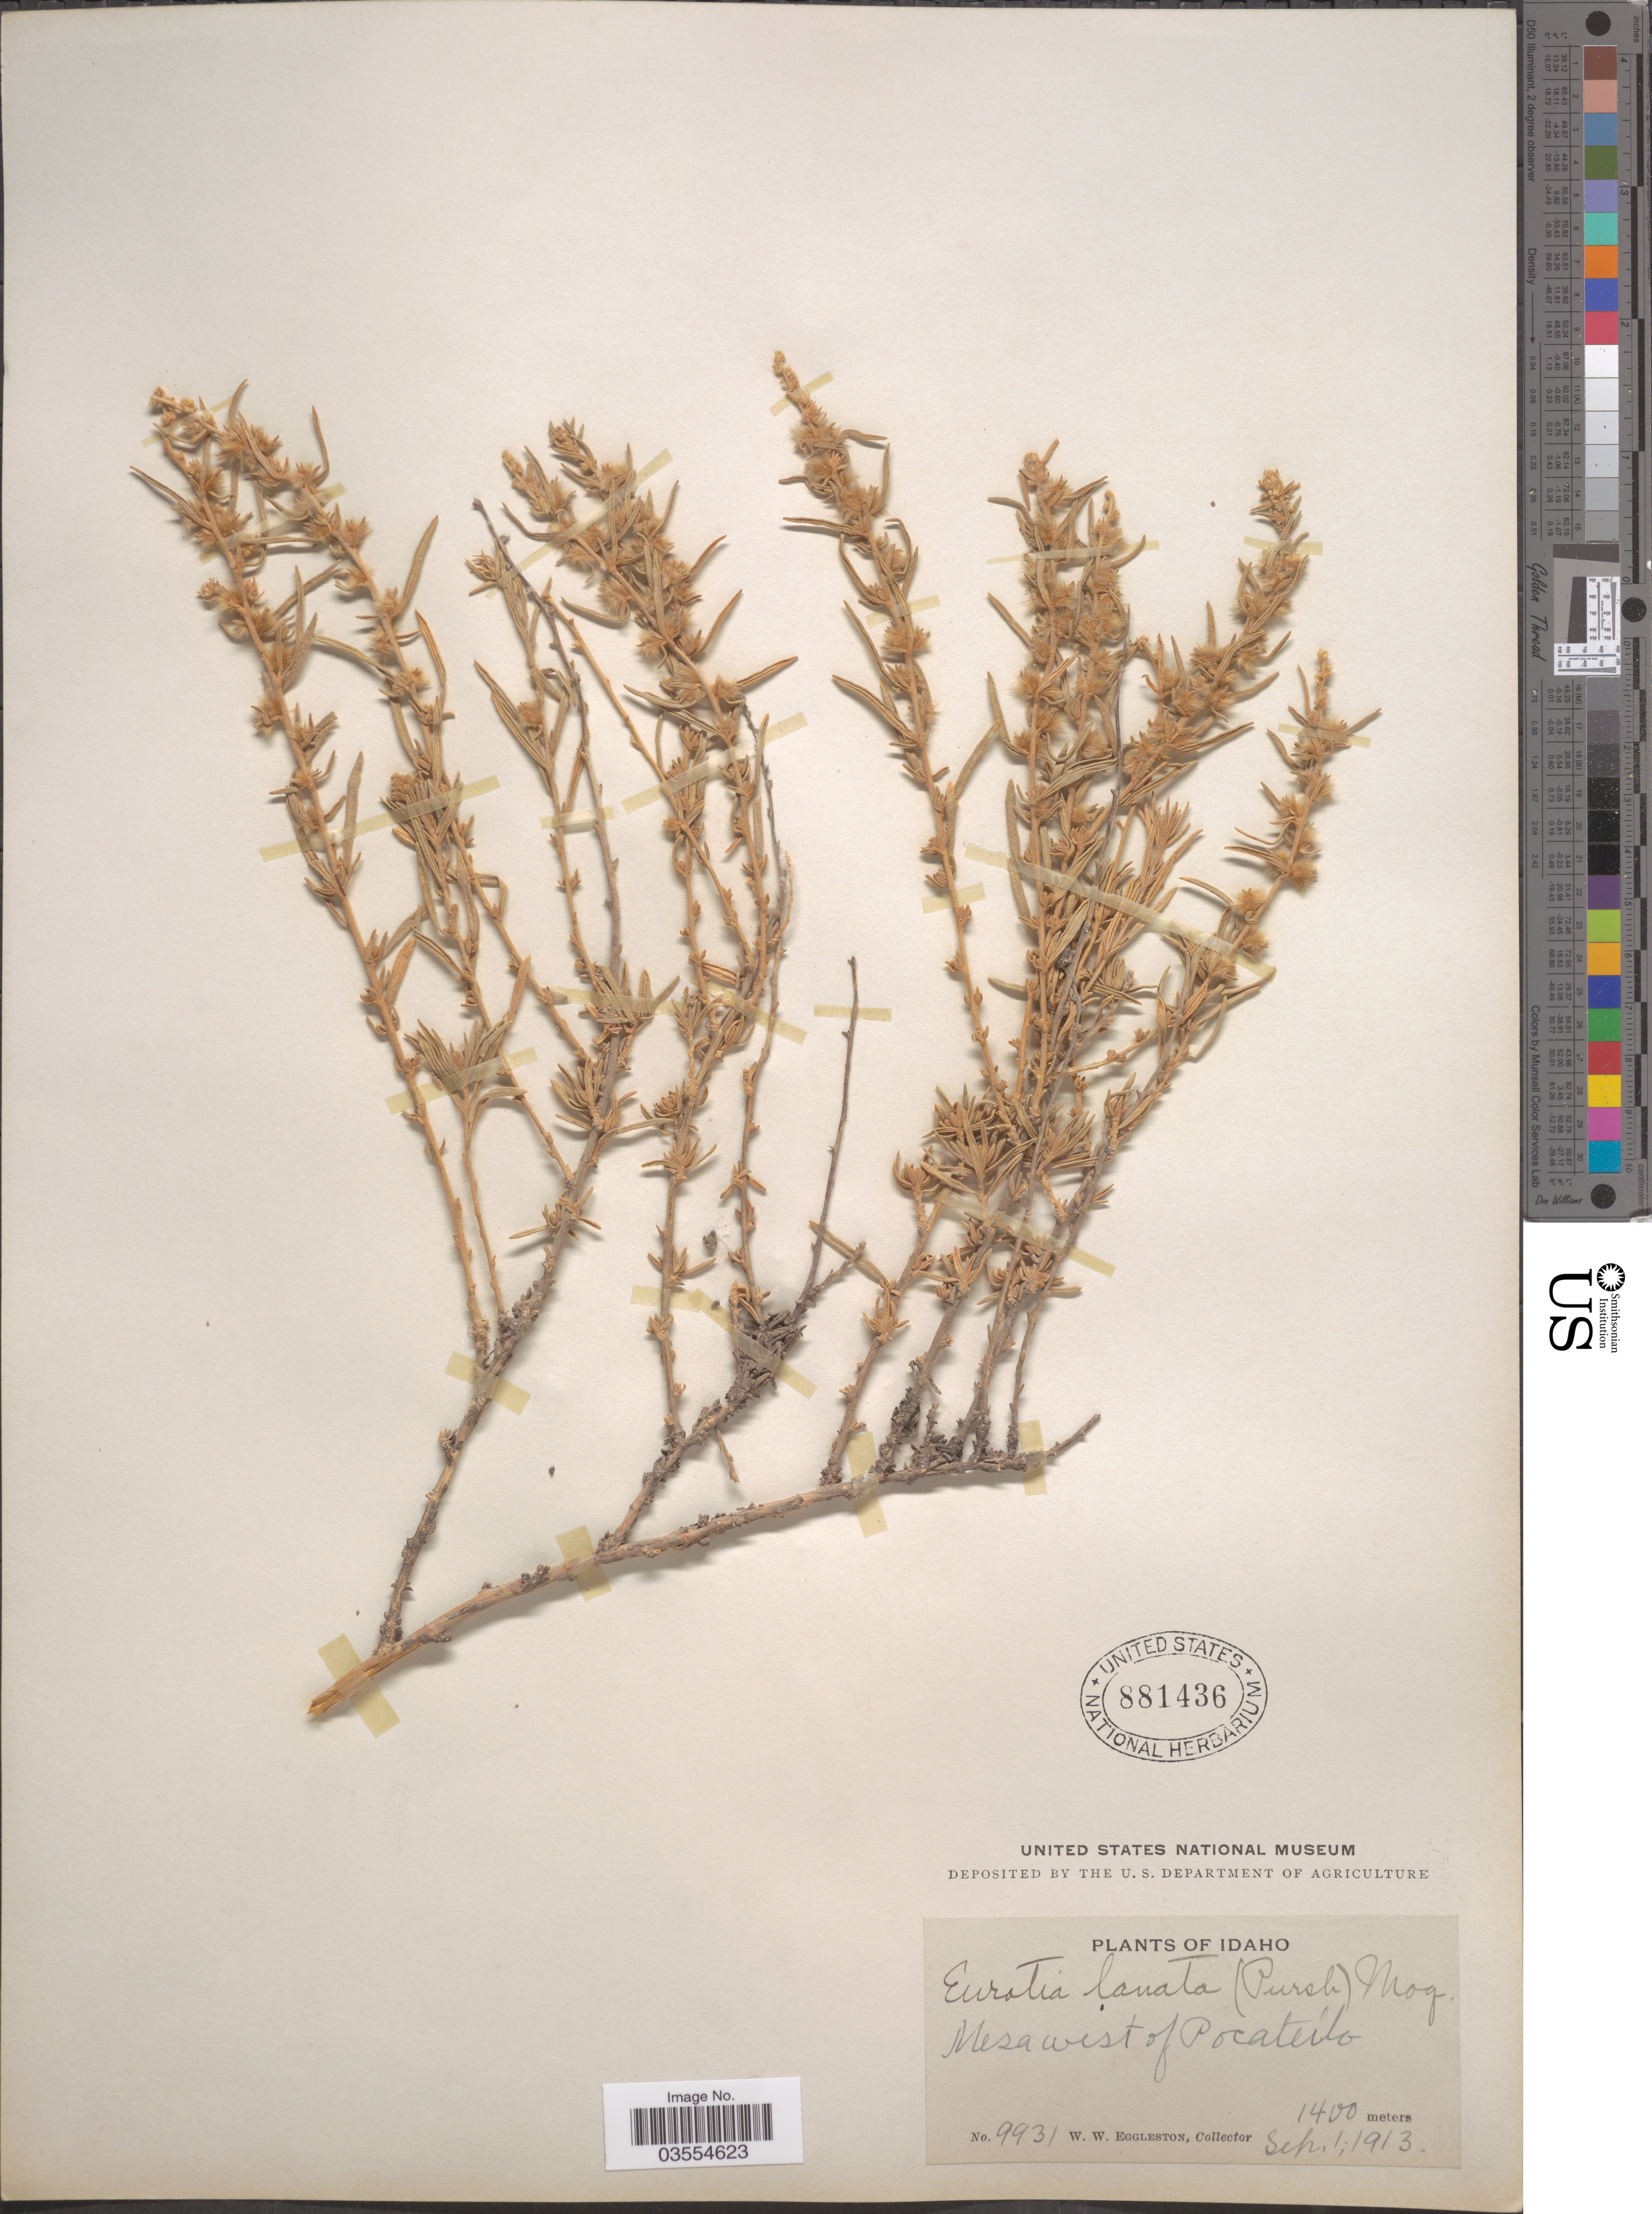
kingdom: Plantae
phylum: Tracheophyta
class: Magnoliopsida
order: Caryophyllales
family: Amaranthaceae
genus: Krascheninnikovia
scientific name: Krascheninnikovia lanata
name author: (Pursh) A. Meeuse & A.Smit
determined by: U.S. National Herbarium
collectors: W. W. Eggleston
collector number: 9931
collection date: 1913-09-01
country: United States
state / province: Idaho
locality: Mesa West of Pocatello.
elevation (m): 1400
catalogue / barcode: US 881436